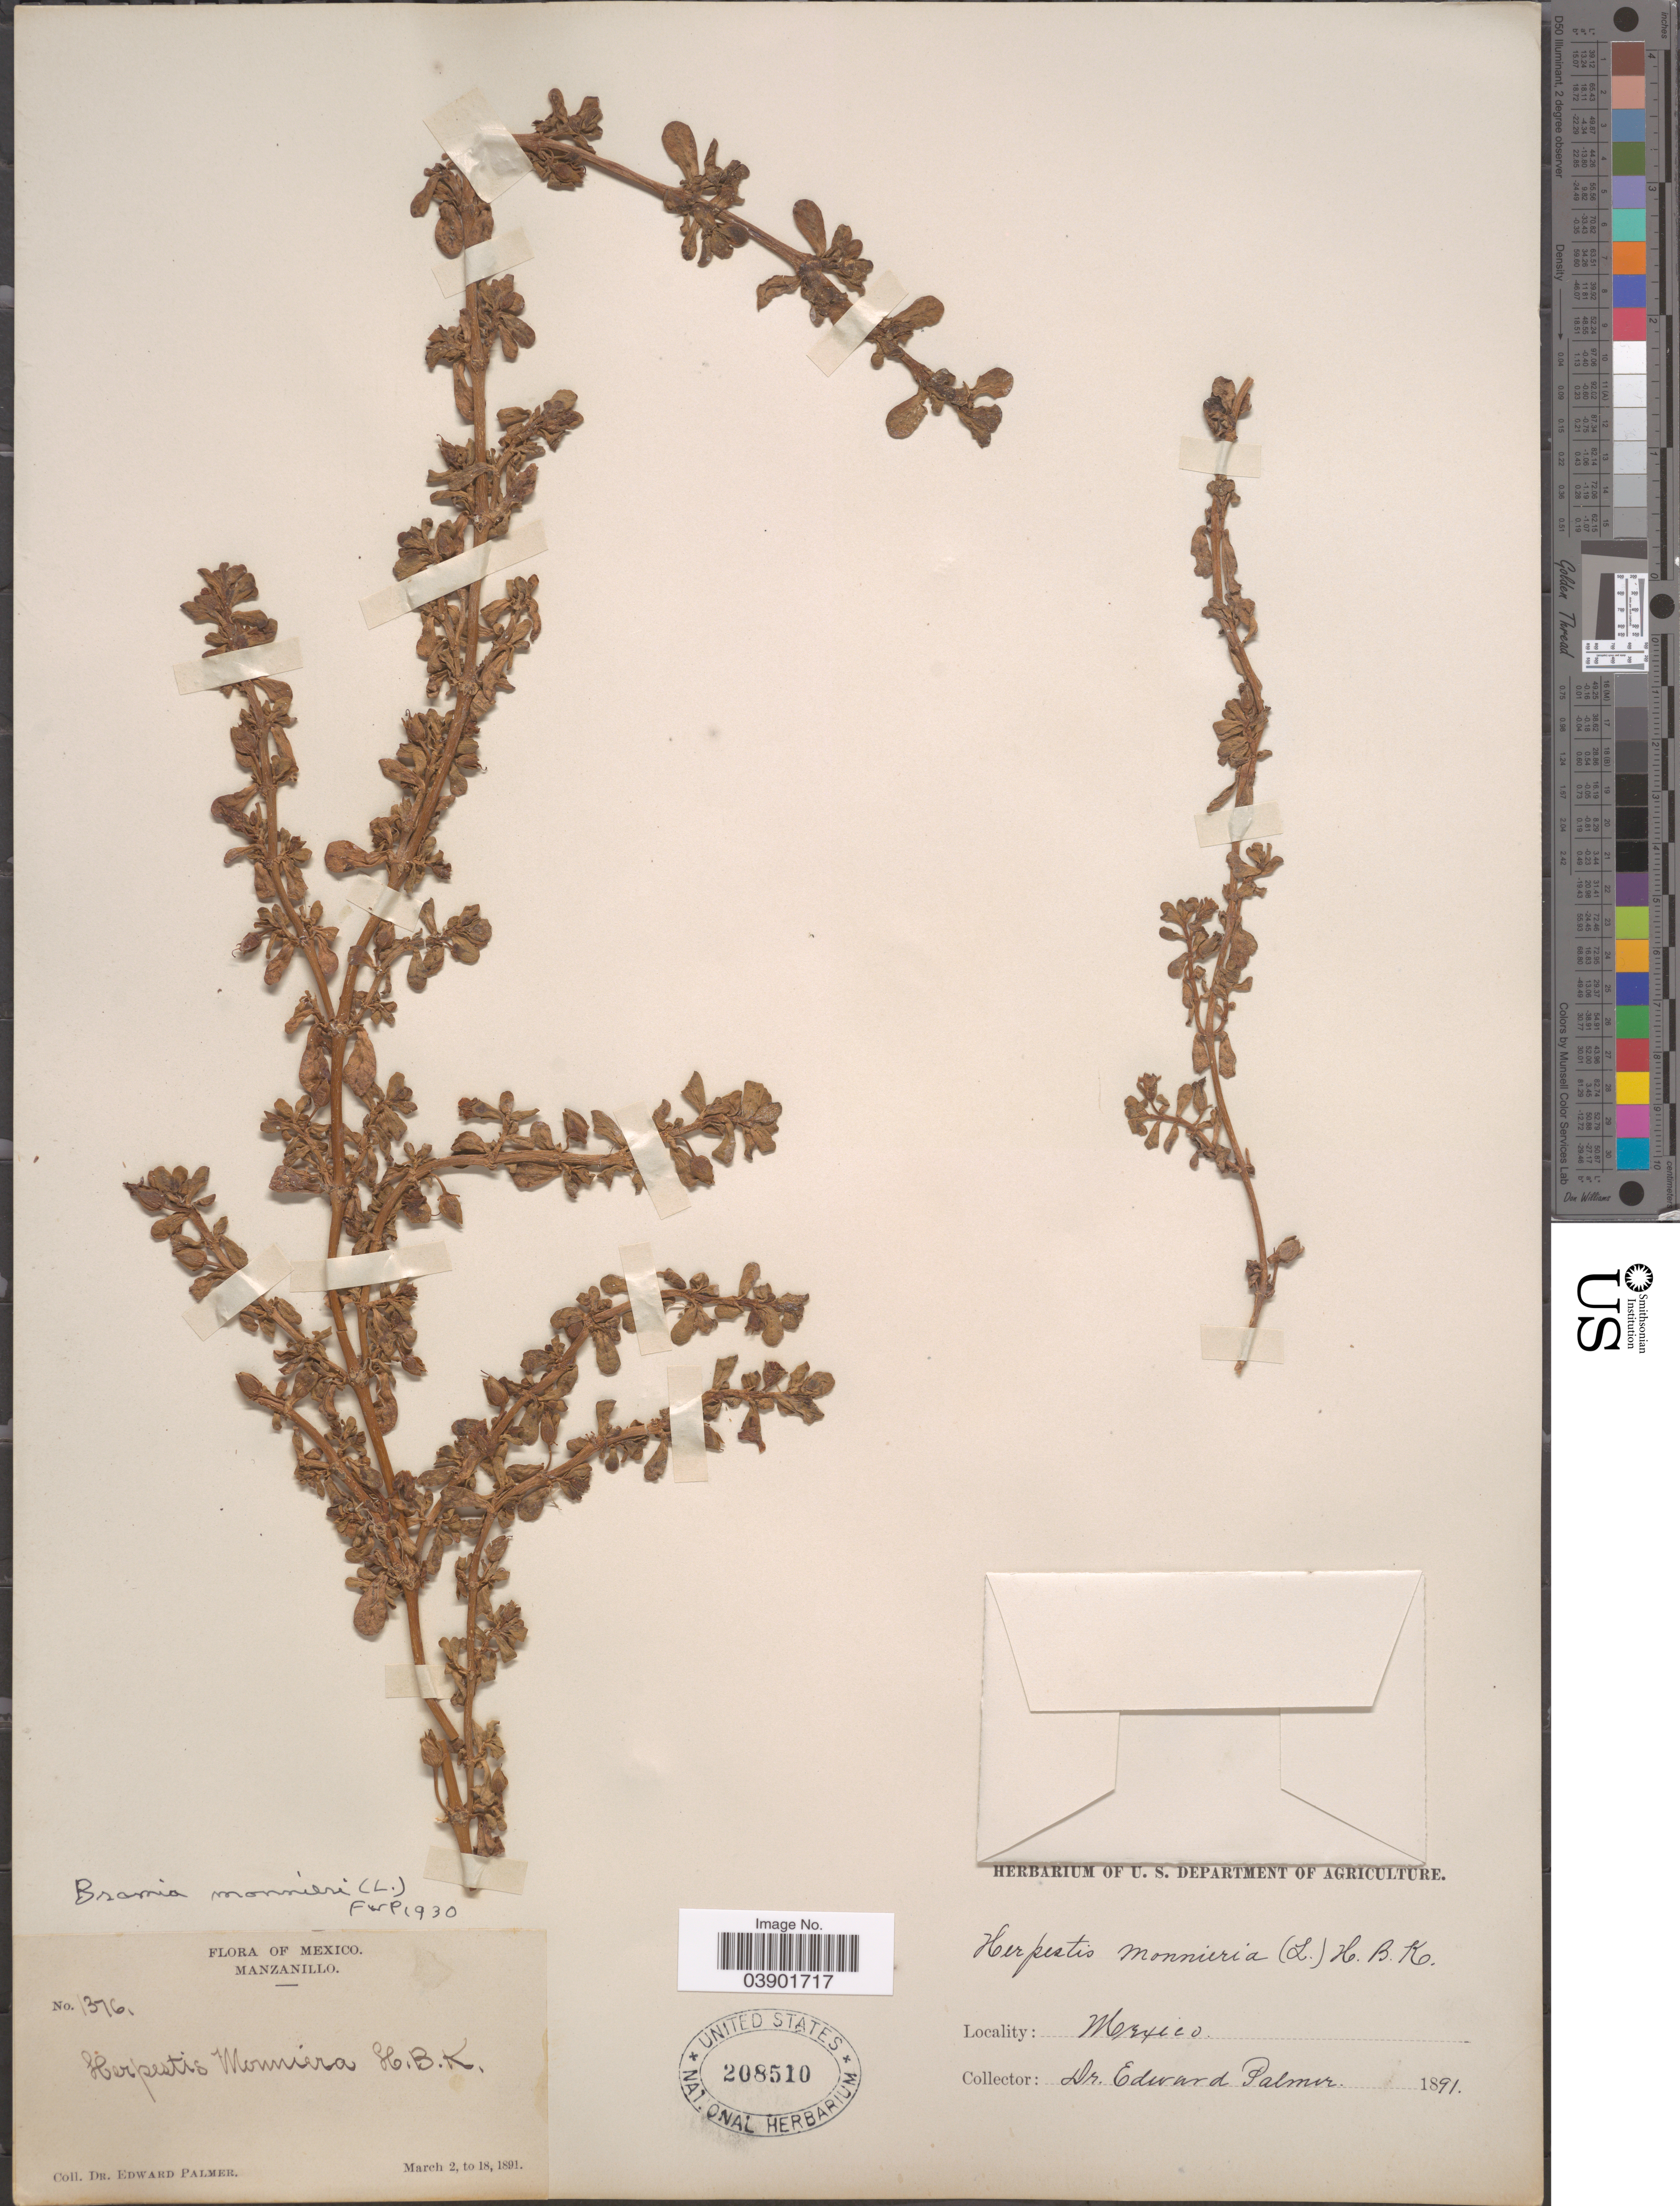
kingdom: Plantae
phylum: Tracheophyta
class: Magnoliopsida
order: Lamiales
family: Plantaginaceae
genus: Bacopa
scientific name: Bacopa monnieri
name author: (L.) Pennell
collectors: E. Palmer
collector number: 1376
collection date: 1891-03-02/1891-03-18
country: Mexico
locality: Manzanillo.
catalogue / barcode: US 208510